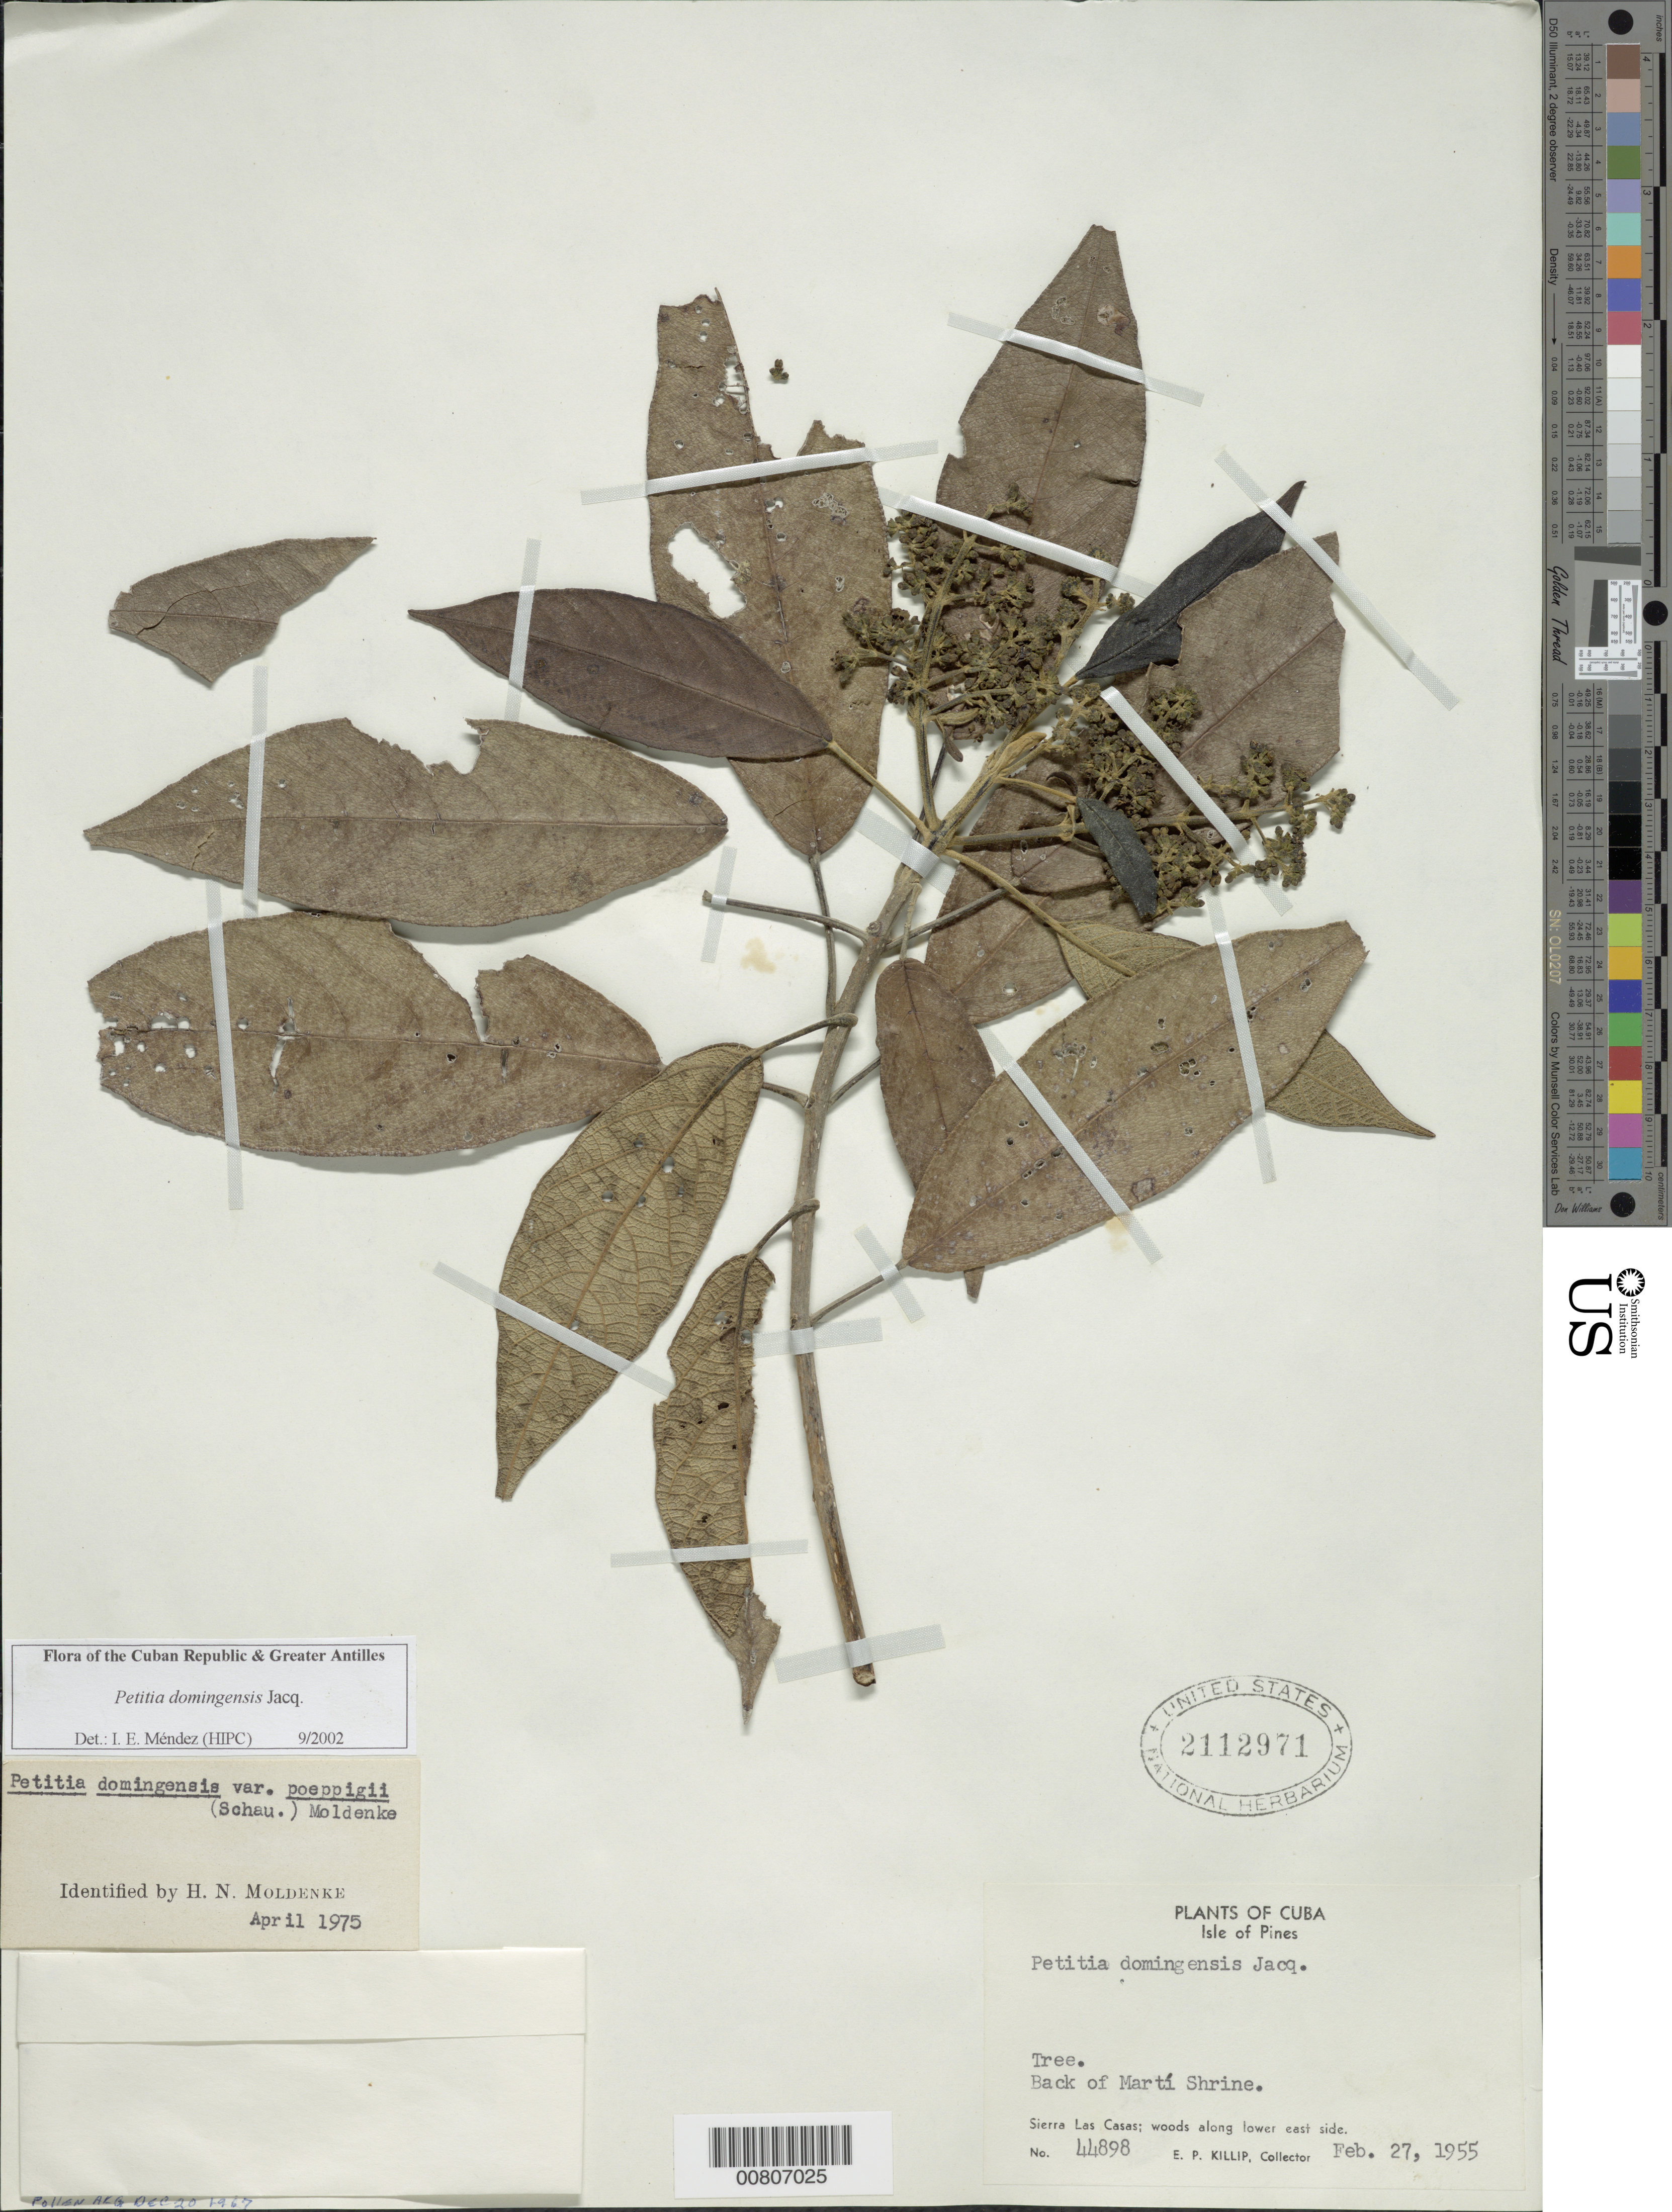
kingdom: Plantae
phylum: Tracheophyta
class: Magnoliopsida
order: Lamiales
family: Lamiaceae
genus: Petitia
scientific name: Petitia domingensis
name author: Jacq.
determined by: Méndez, Isidro E., (HIPC)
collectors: E. P. Killip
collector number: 44898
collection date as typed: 27 Feb 1955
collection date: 1955-02-27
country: Cuba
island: Isla de la Juventud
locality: Isle of Pines [Isla de la Juventud]; Sierra Las Casas, back of Martí Shrine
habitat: Woods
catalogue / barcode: US 2112971